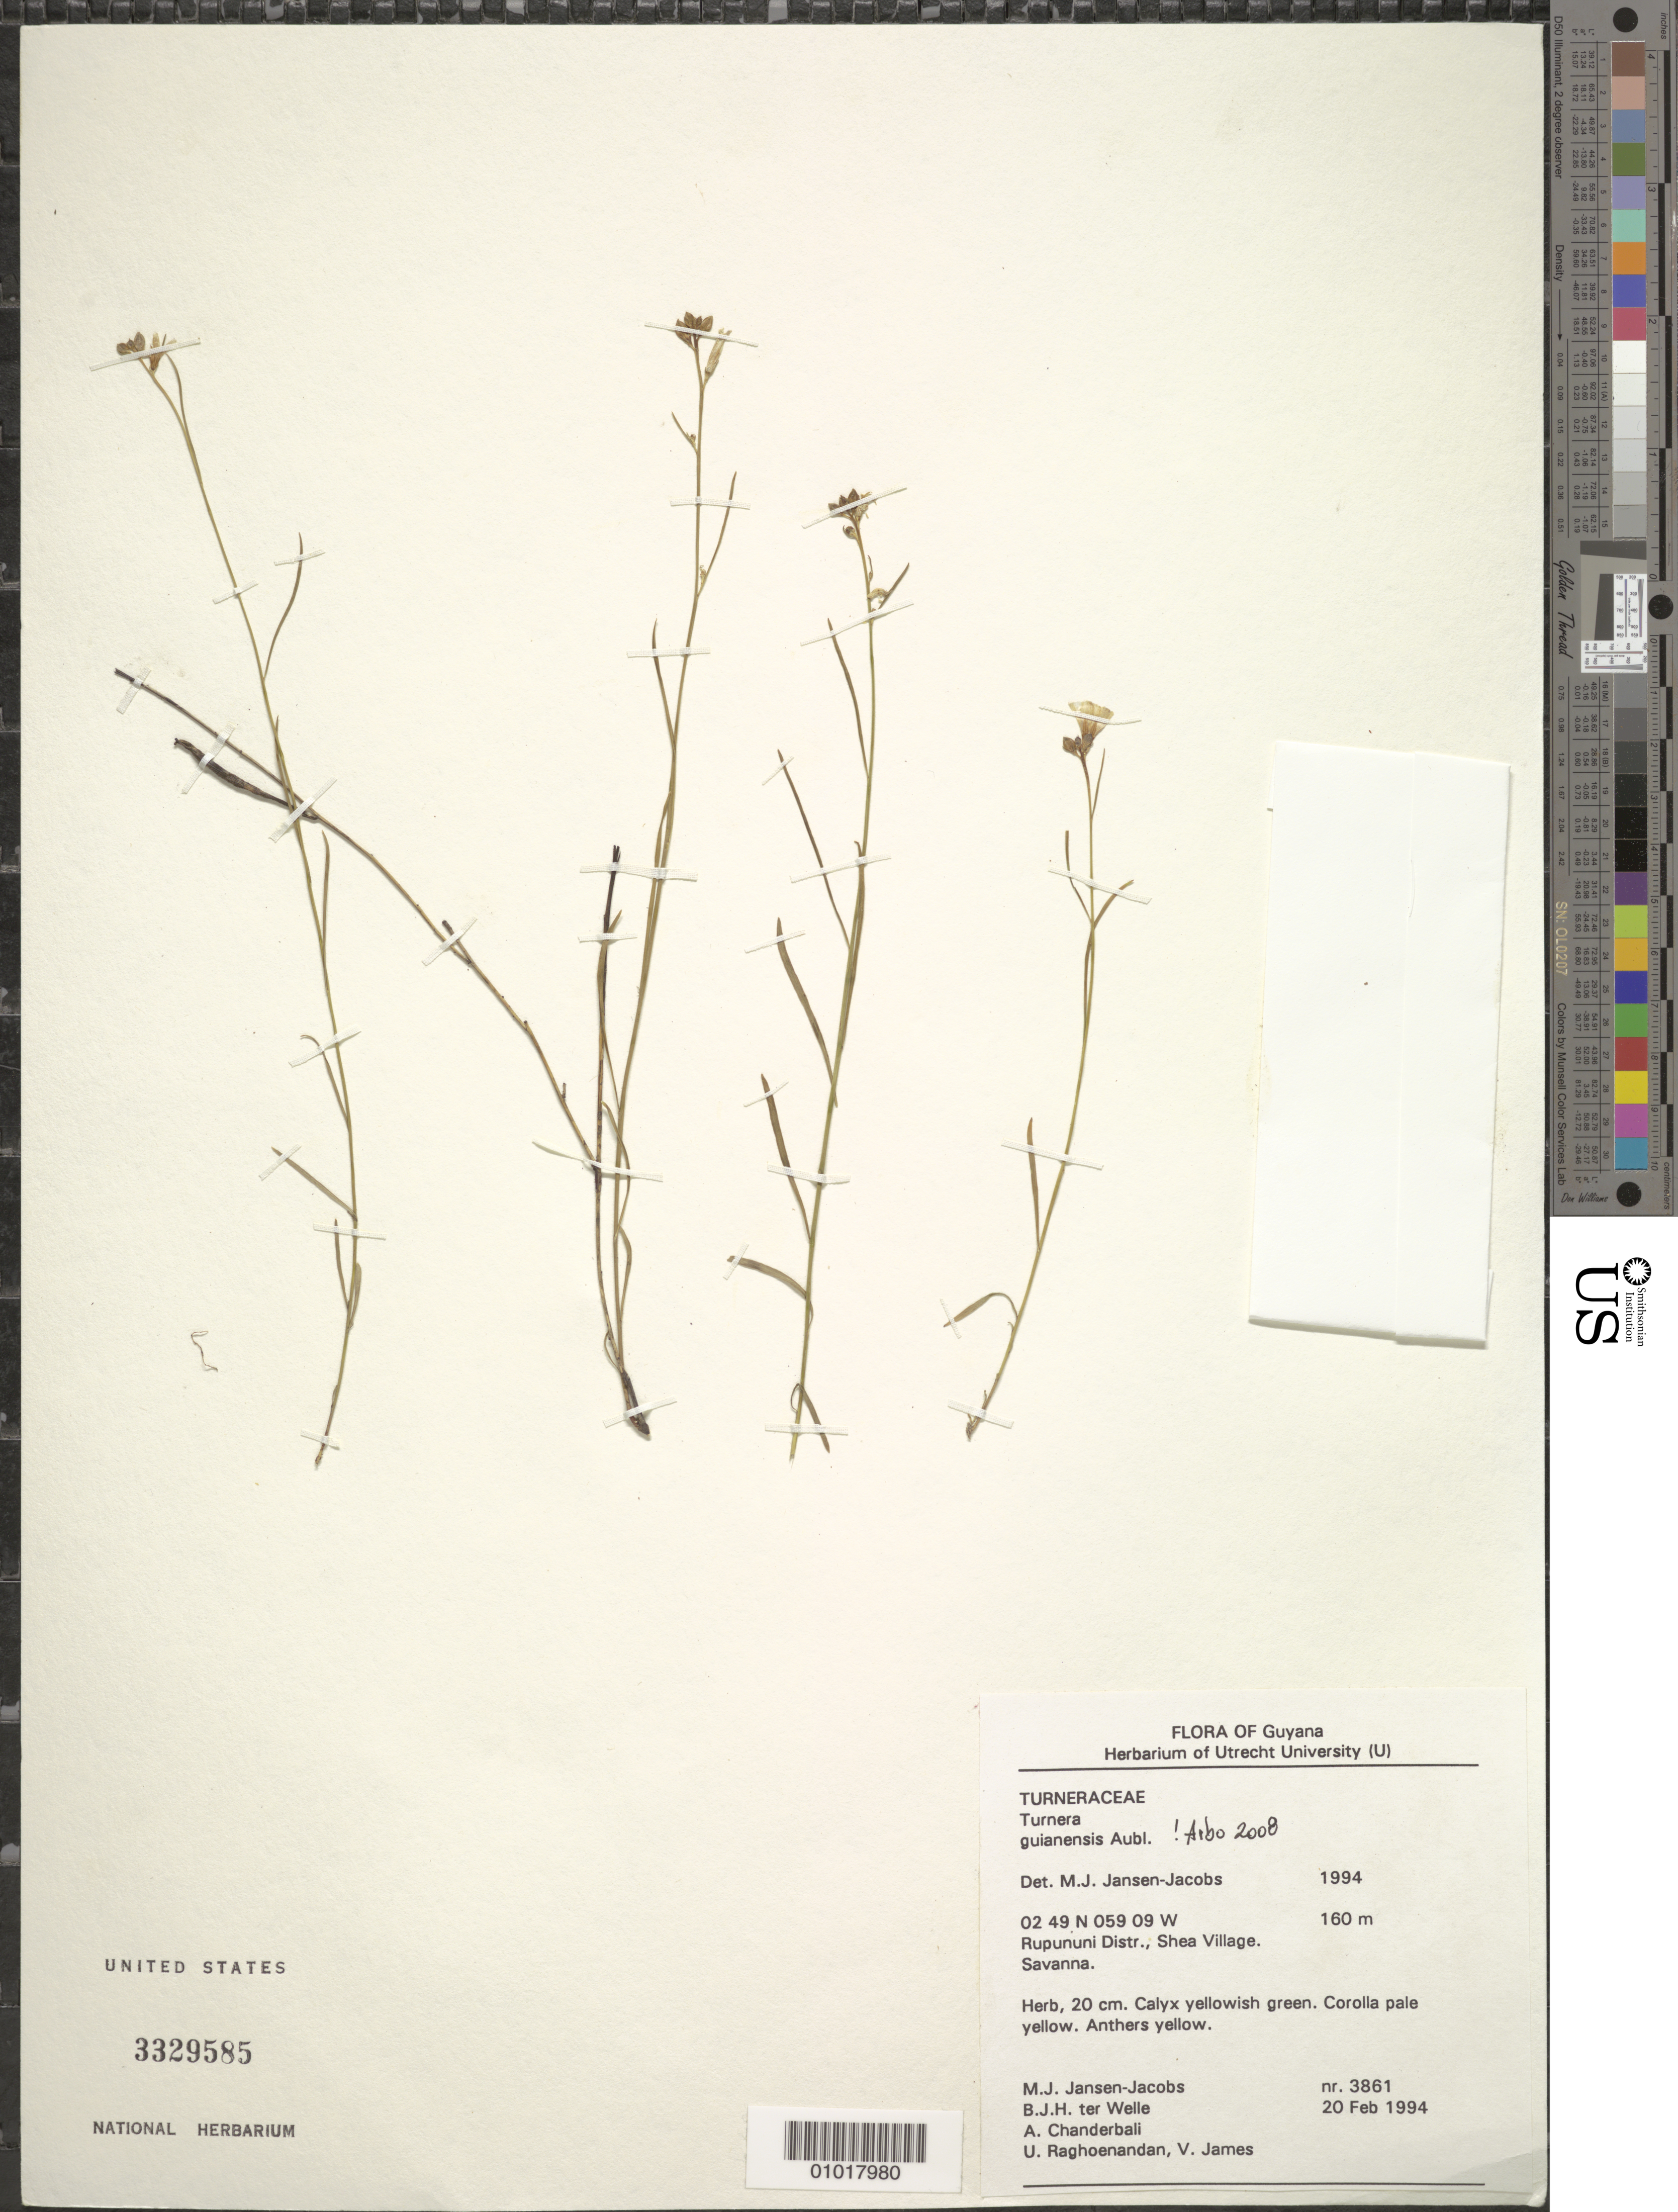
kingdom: Plantae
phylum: Tracheophyta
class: Magnoliopsida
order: Malpighiales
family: Turneraceae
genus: Turnera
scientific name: Turnera guianensis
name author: Aubl.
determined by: Arbo, M. M.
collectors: M. J. Jansen-Jacobs, B. Welle, A. S. Chanderbali, U. Raghoenandan & V. James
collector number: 3861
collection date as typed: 20-Feb-94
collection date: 1994-02-20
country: Guyana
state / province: U. Takutu-U. Essequibo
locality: Shea Village, Rupununi Dist.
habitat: Savanna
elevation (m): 160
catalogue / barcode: US 3329585